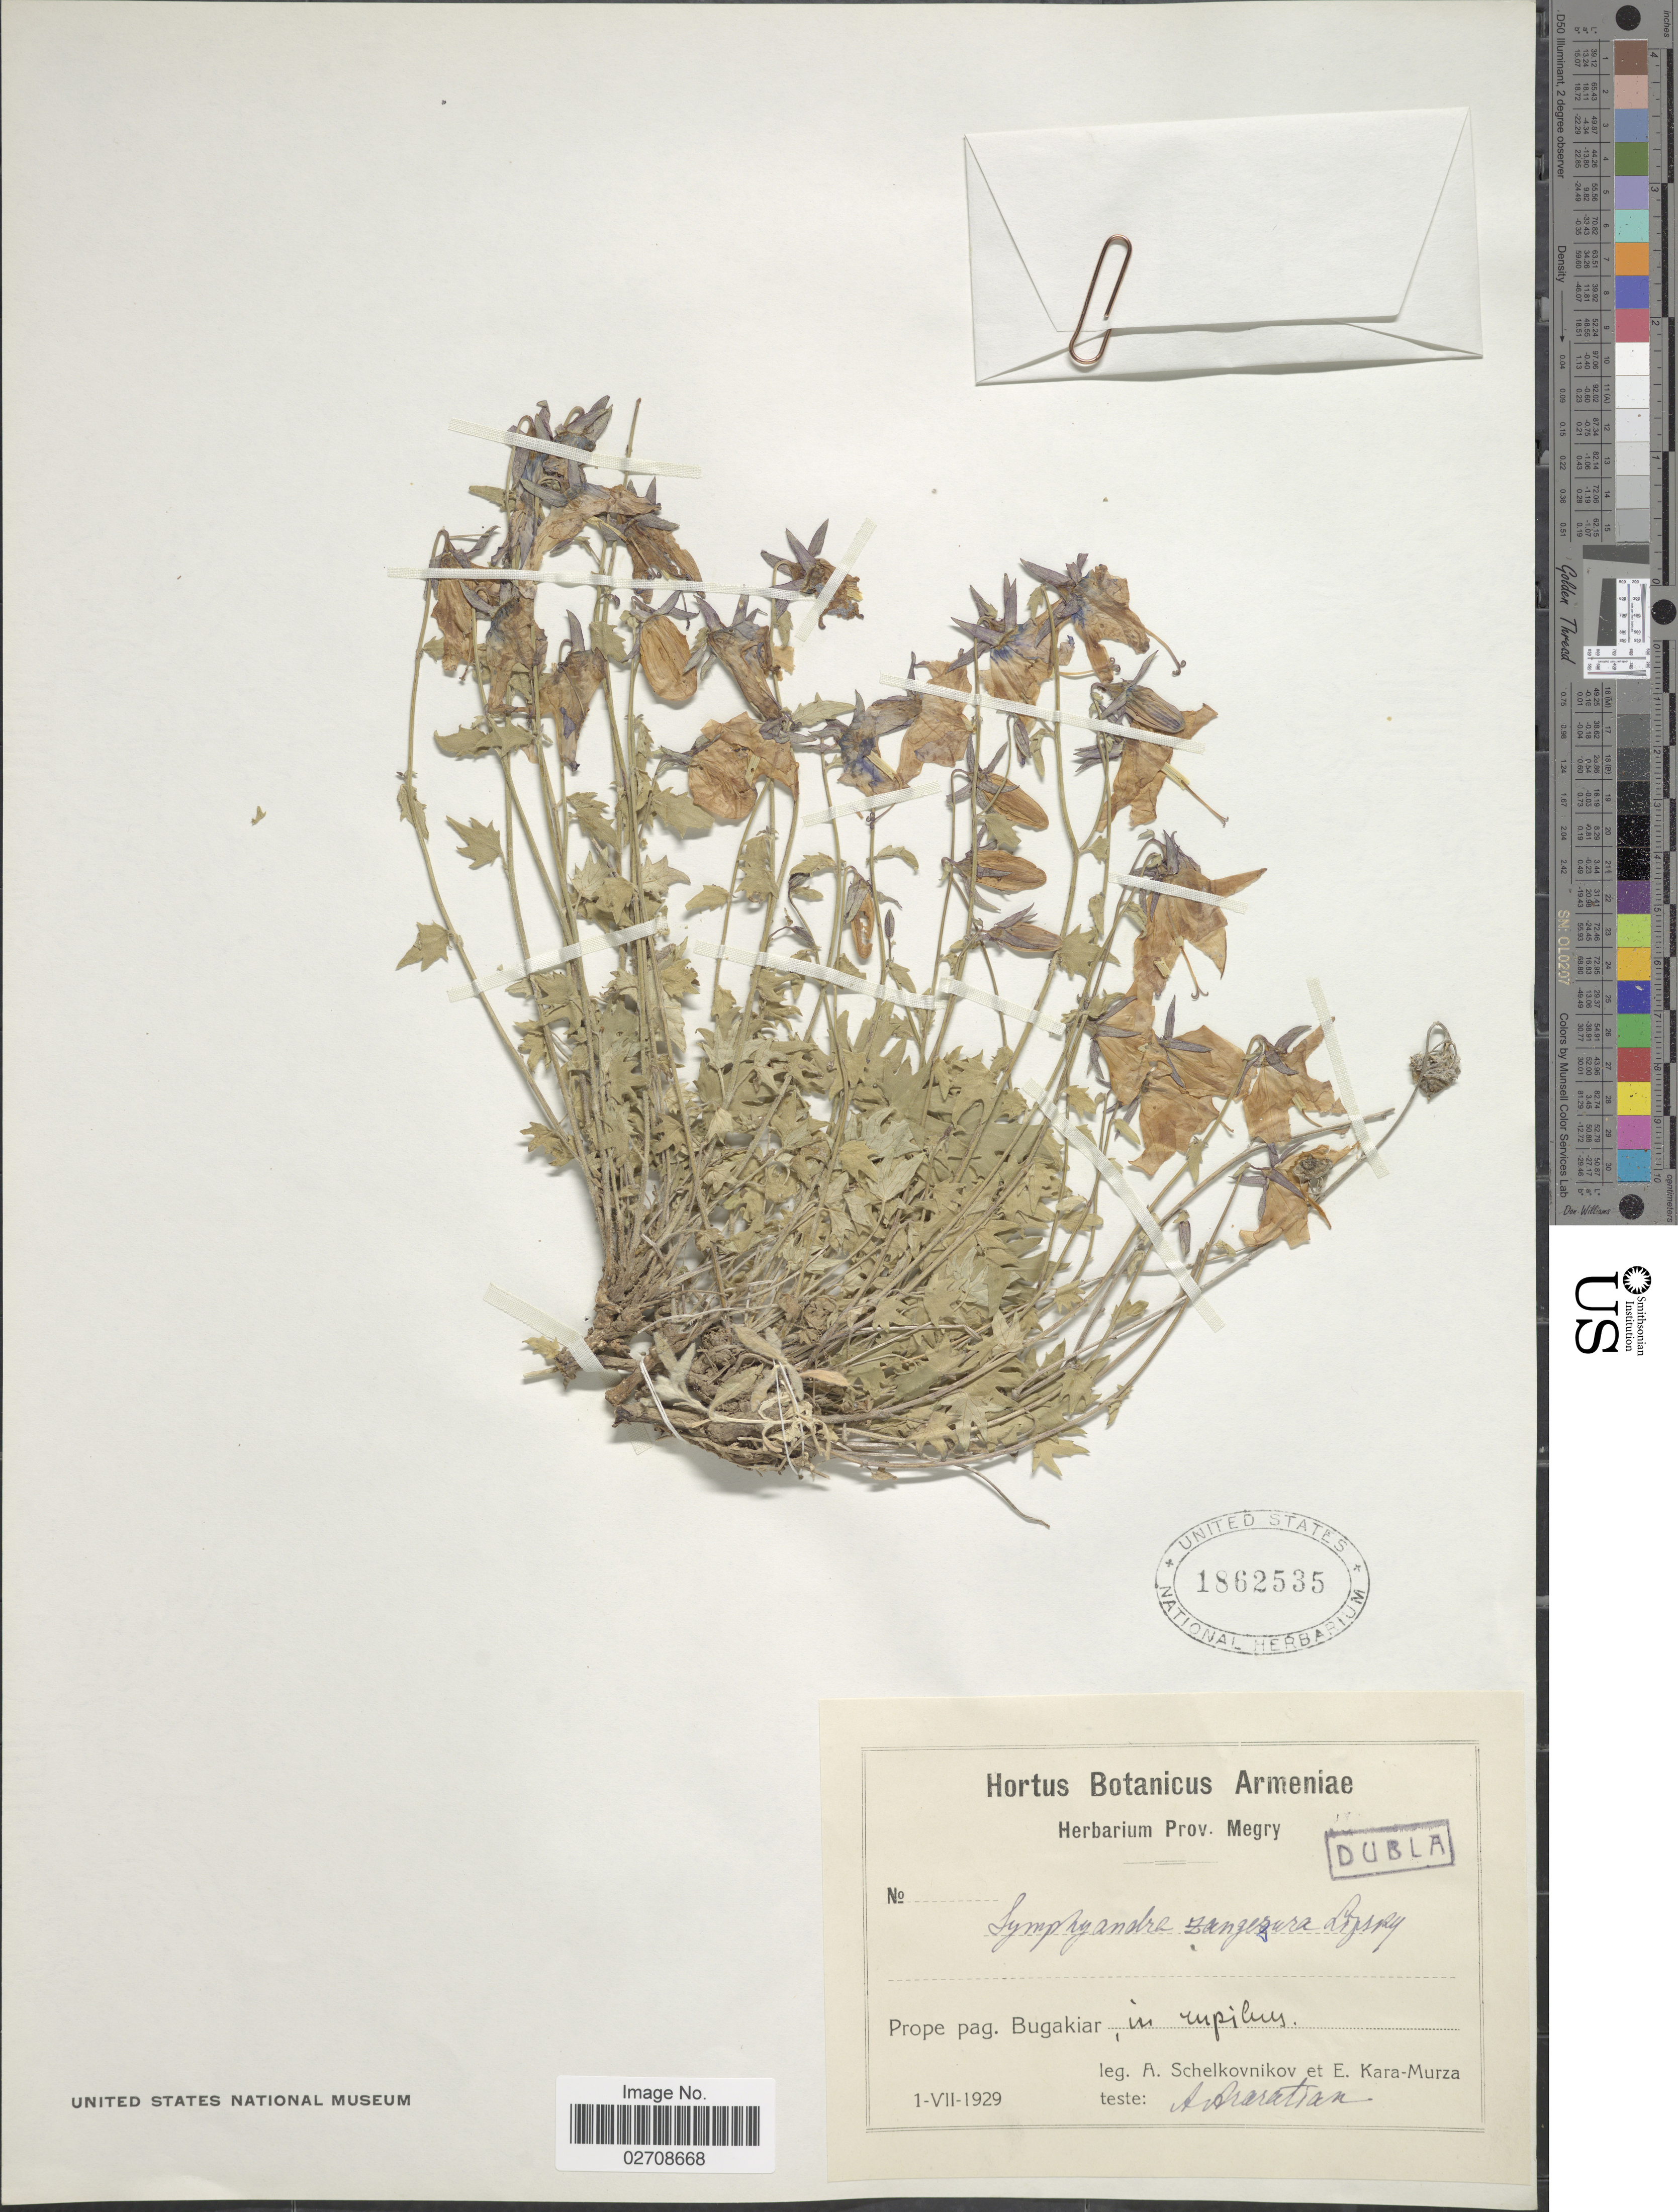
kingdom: Plantae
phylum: Tracheophyta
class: Magnoliopsida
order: Asterales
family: Campanulaceae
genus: Symphyandra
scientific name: Symphyandra zangezura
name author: Lipsky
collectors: A. B. Schelkovnikov & E. Kara-Murza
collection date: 1929-07-01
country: Armenia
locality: Prope pag. Bugakiar, in rupibus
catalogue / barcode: US 1862535